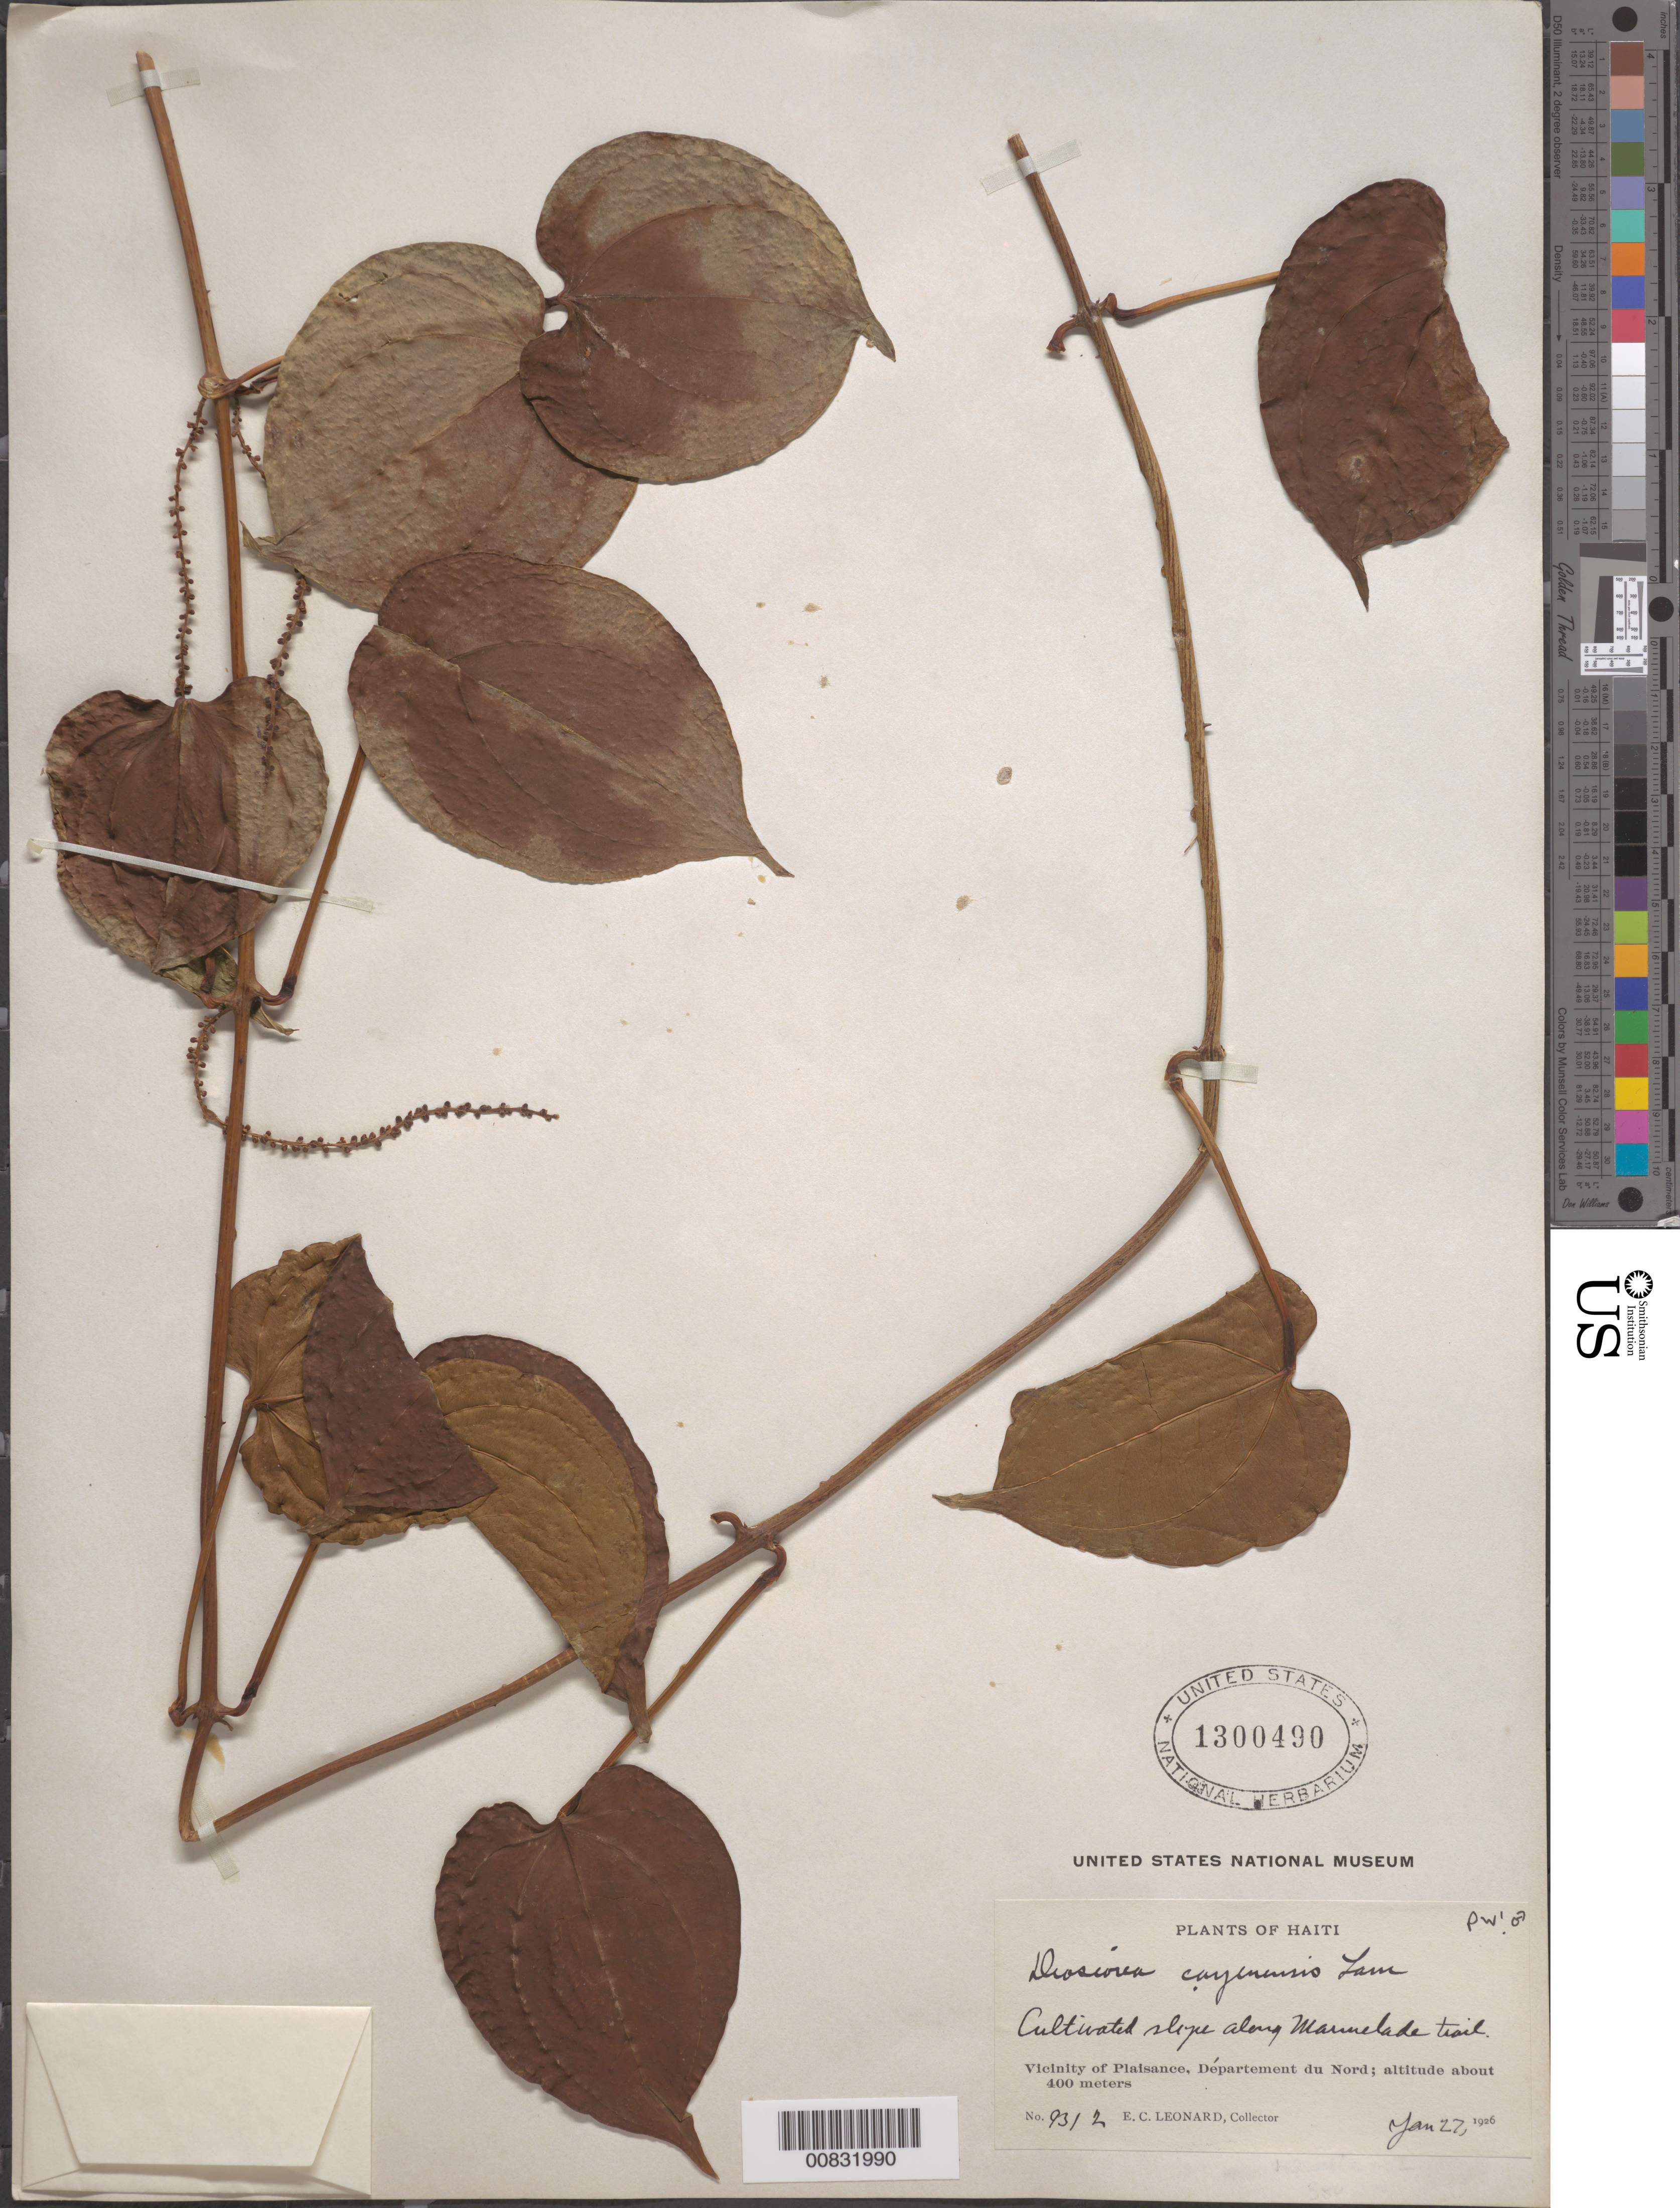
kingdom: Plantae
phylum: Tracheophyta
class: Liliopsida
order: Dioscoreales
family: Dioscoreaceae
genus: Dioscorea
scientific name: Dioscorea cayenensis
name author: Lam.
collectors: E. C. Leonard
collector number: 9312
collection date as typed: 27 Jan 1926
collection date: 1926-01-27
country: Haiti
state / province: Nord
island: Hispaniola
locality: Vicinity of Plaisance, cultivated slope along Marmalade trail.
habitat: Cultivated slope.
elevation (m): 400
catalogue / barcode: US 1300490